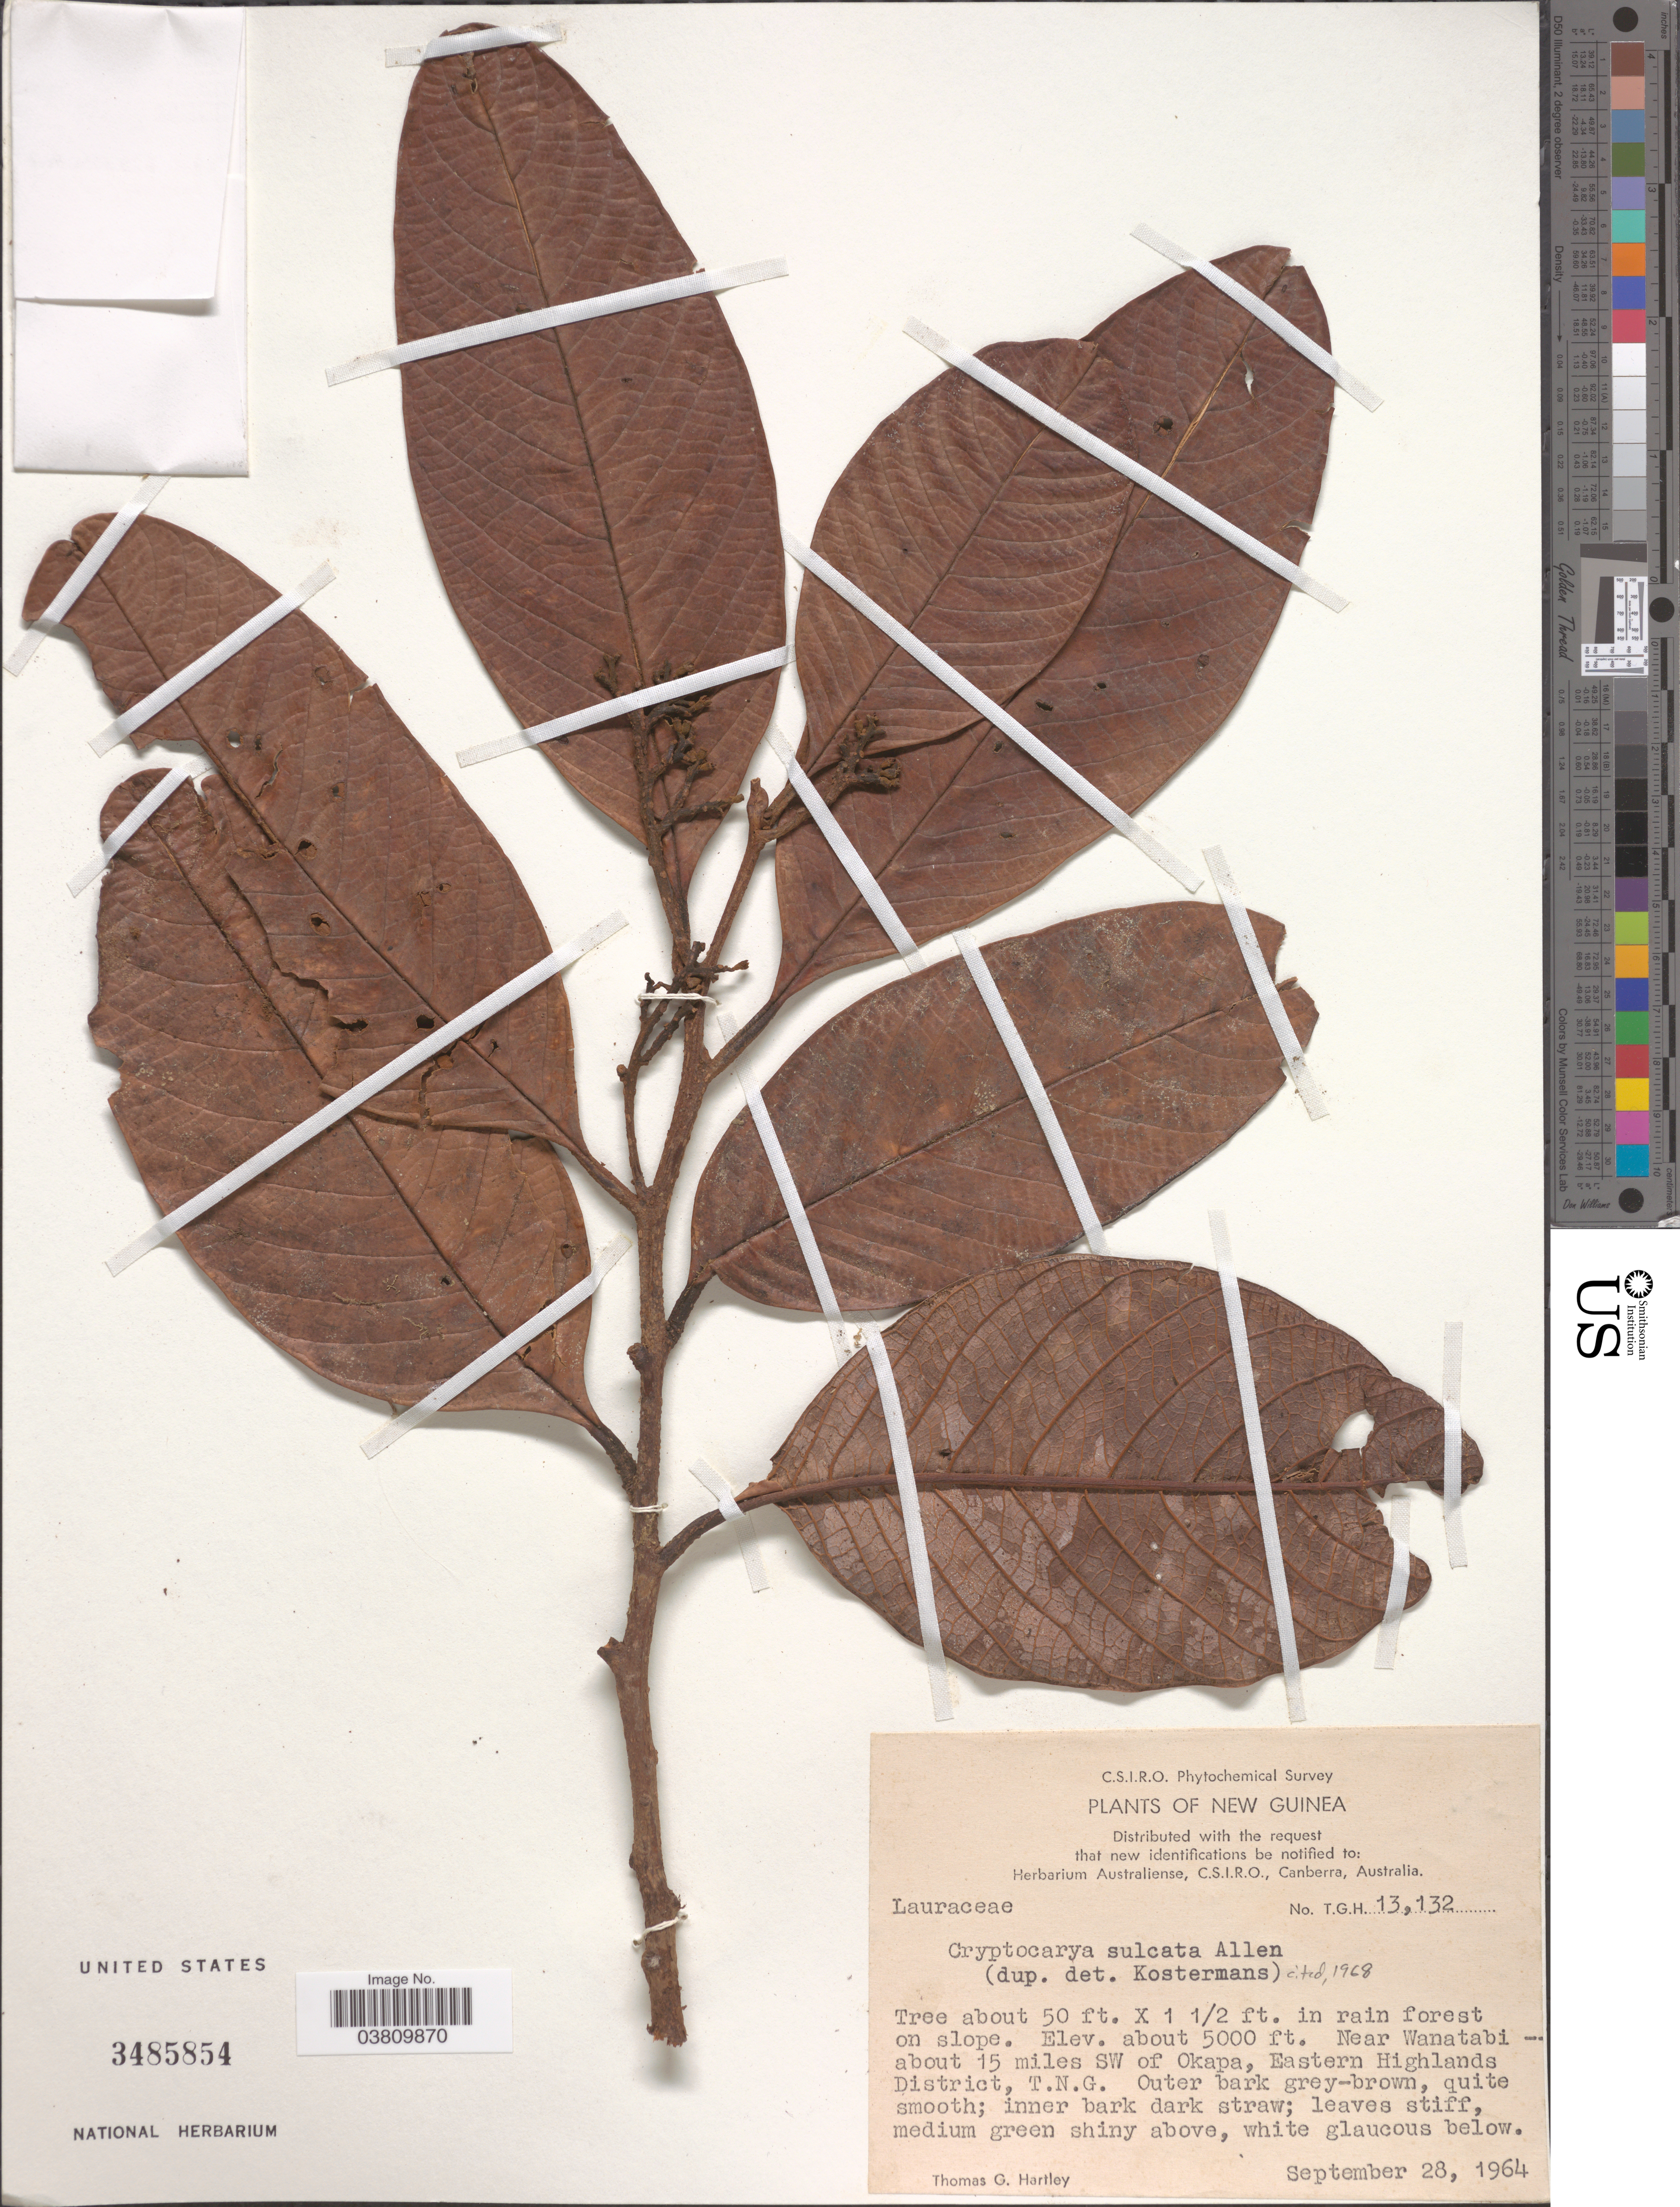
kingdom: Plantae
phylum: Tracheophyta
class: Magnoliopsida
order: Laurales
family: Lauraceae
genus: Cryptocarya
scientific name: Cryptocarya sulcata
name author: C.K. Allen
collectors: T. G. Hartley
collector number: TGH 13132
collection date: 1964-09-28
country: Papua New Guinea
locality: New Guinea. Near Wanatabi about 15 miles SW of Okapa, Eastern Highlands District, T.N.G.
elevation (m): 1524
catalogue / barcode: US 3485854